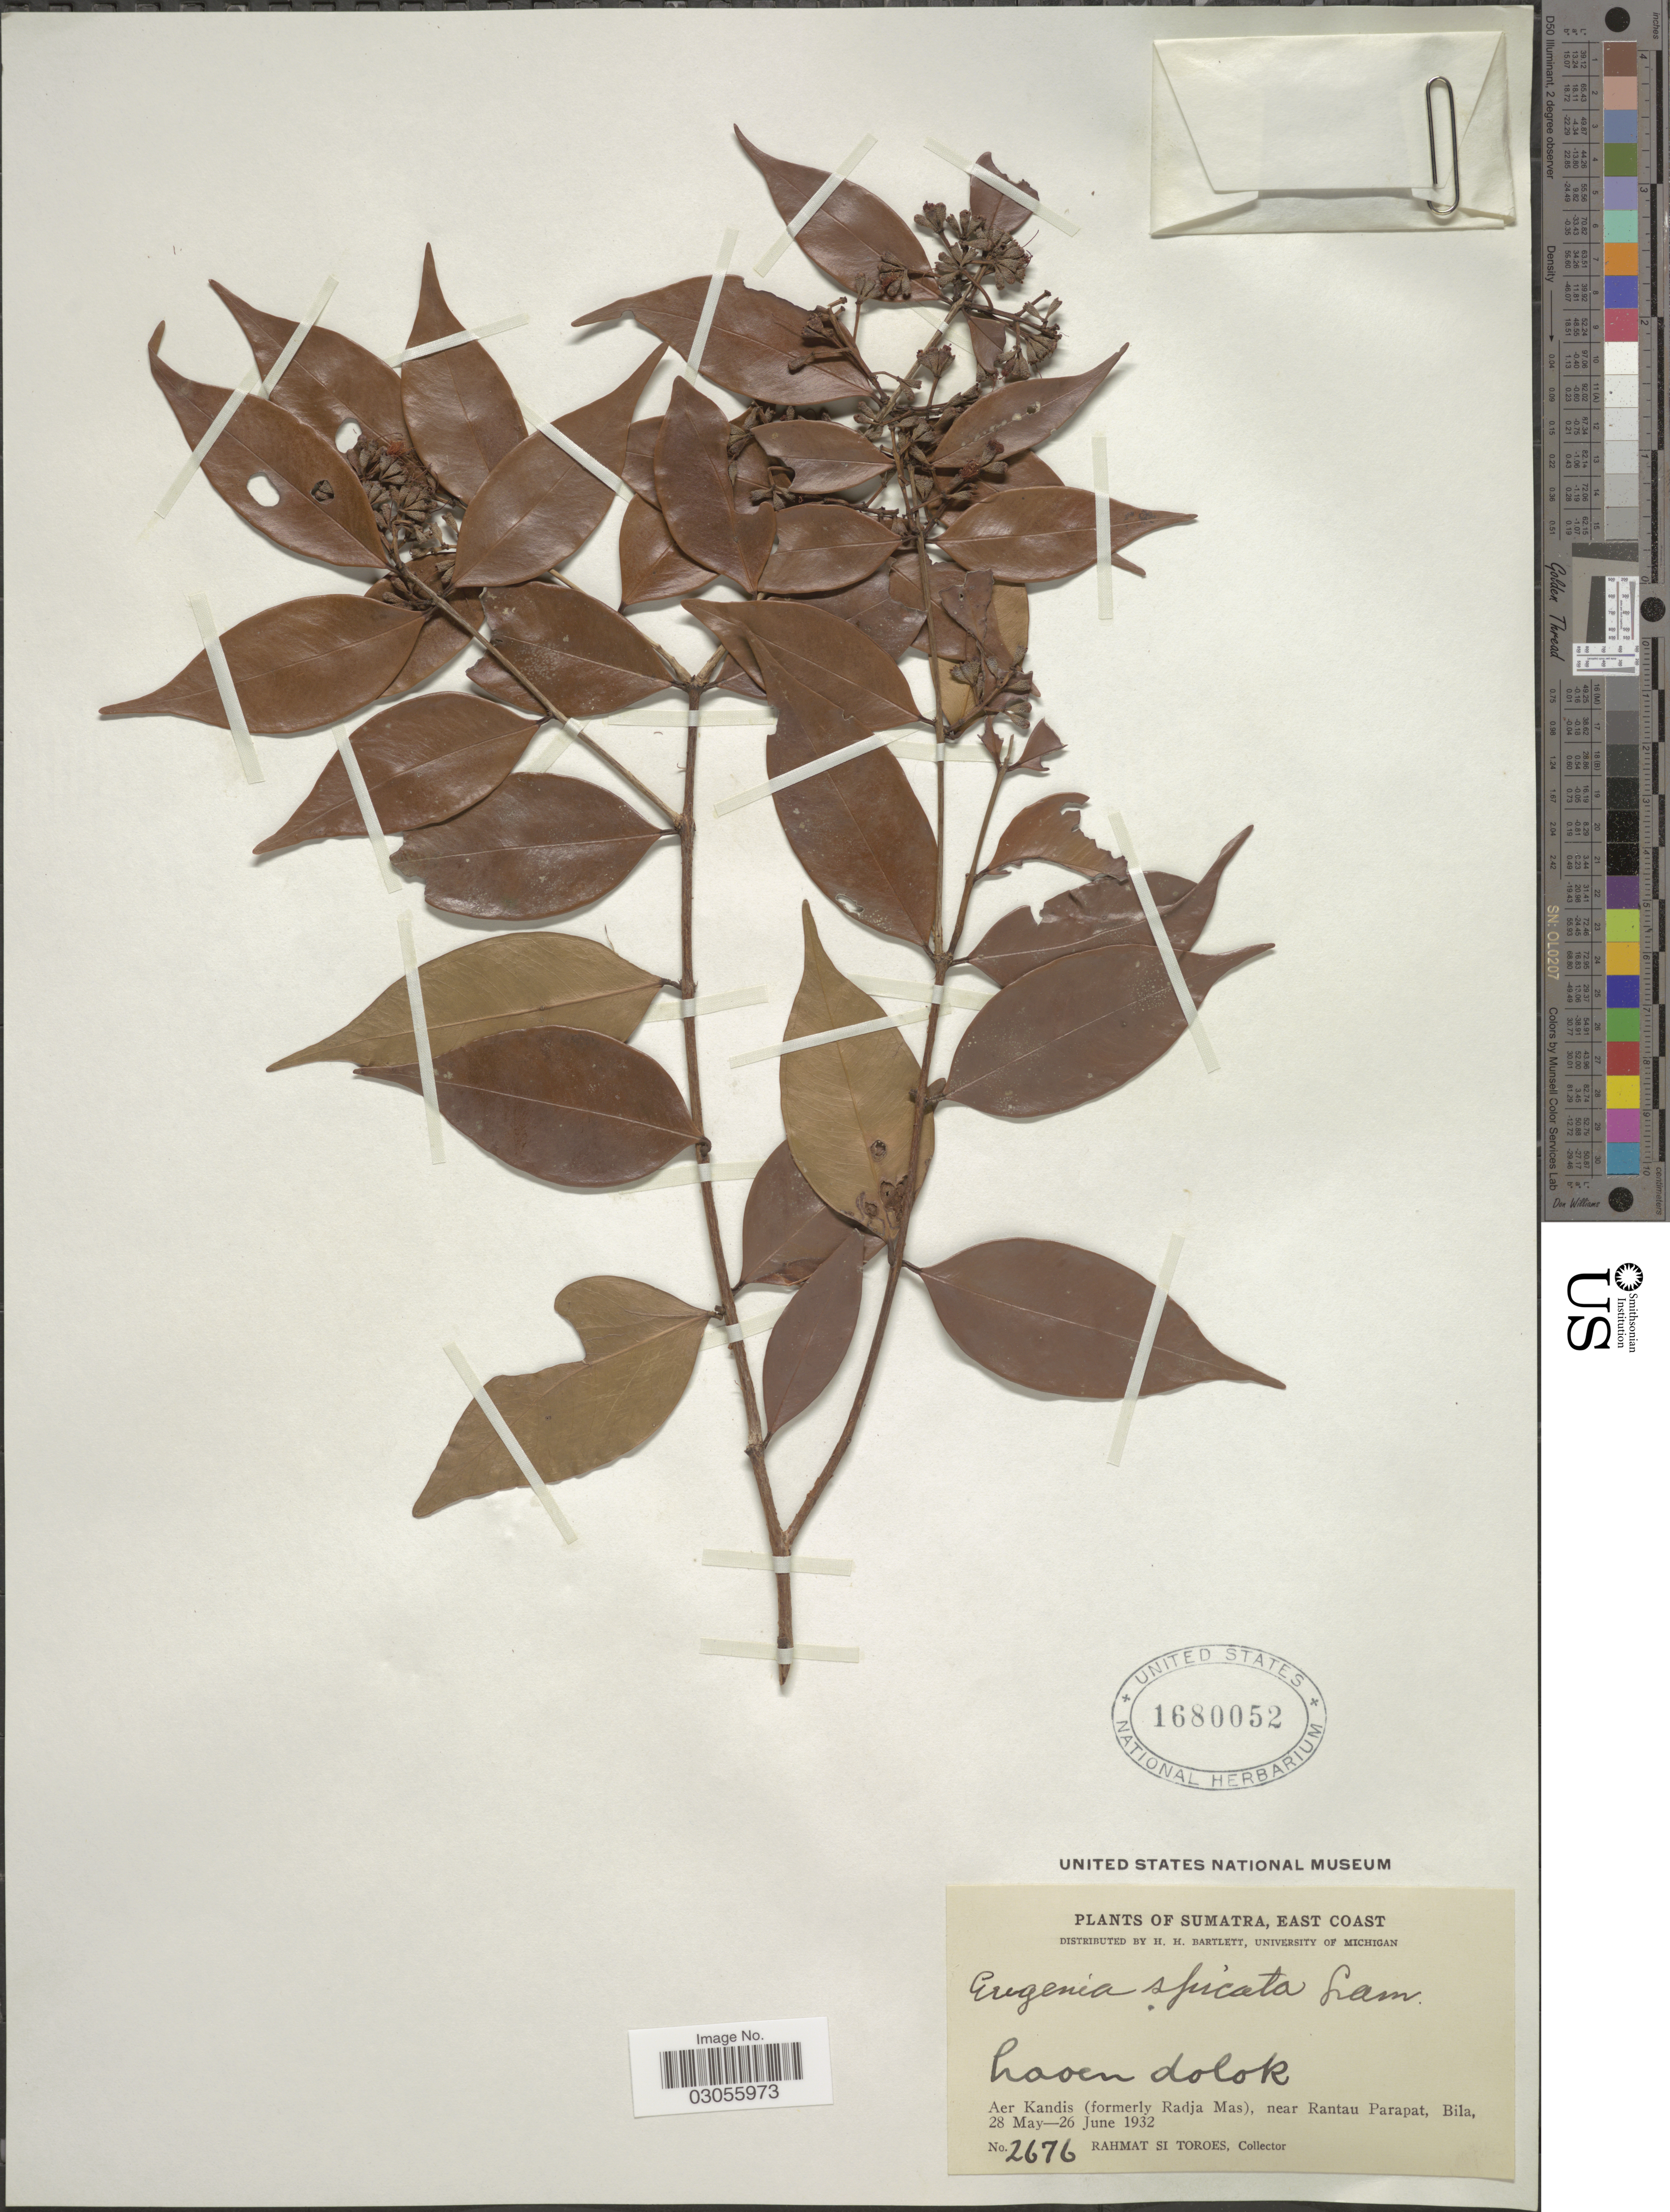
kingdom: Plantae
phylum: Tracheophyta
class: Magnoliopsida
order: Myrtales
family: Myrtaceae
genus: Syzygium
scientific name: Syzygium zeylanicum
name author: (L.) DC.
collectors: Rahmat Si Boeea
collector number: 2676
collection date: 1932-05-28/1932-06-26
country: Indonesia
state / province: Sumatra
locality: East Coast. Aer Kandis (formerly Radja Mas), near Rantau Parapat, Bila.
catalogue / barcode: US 1680052